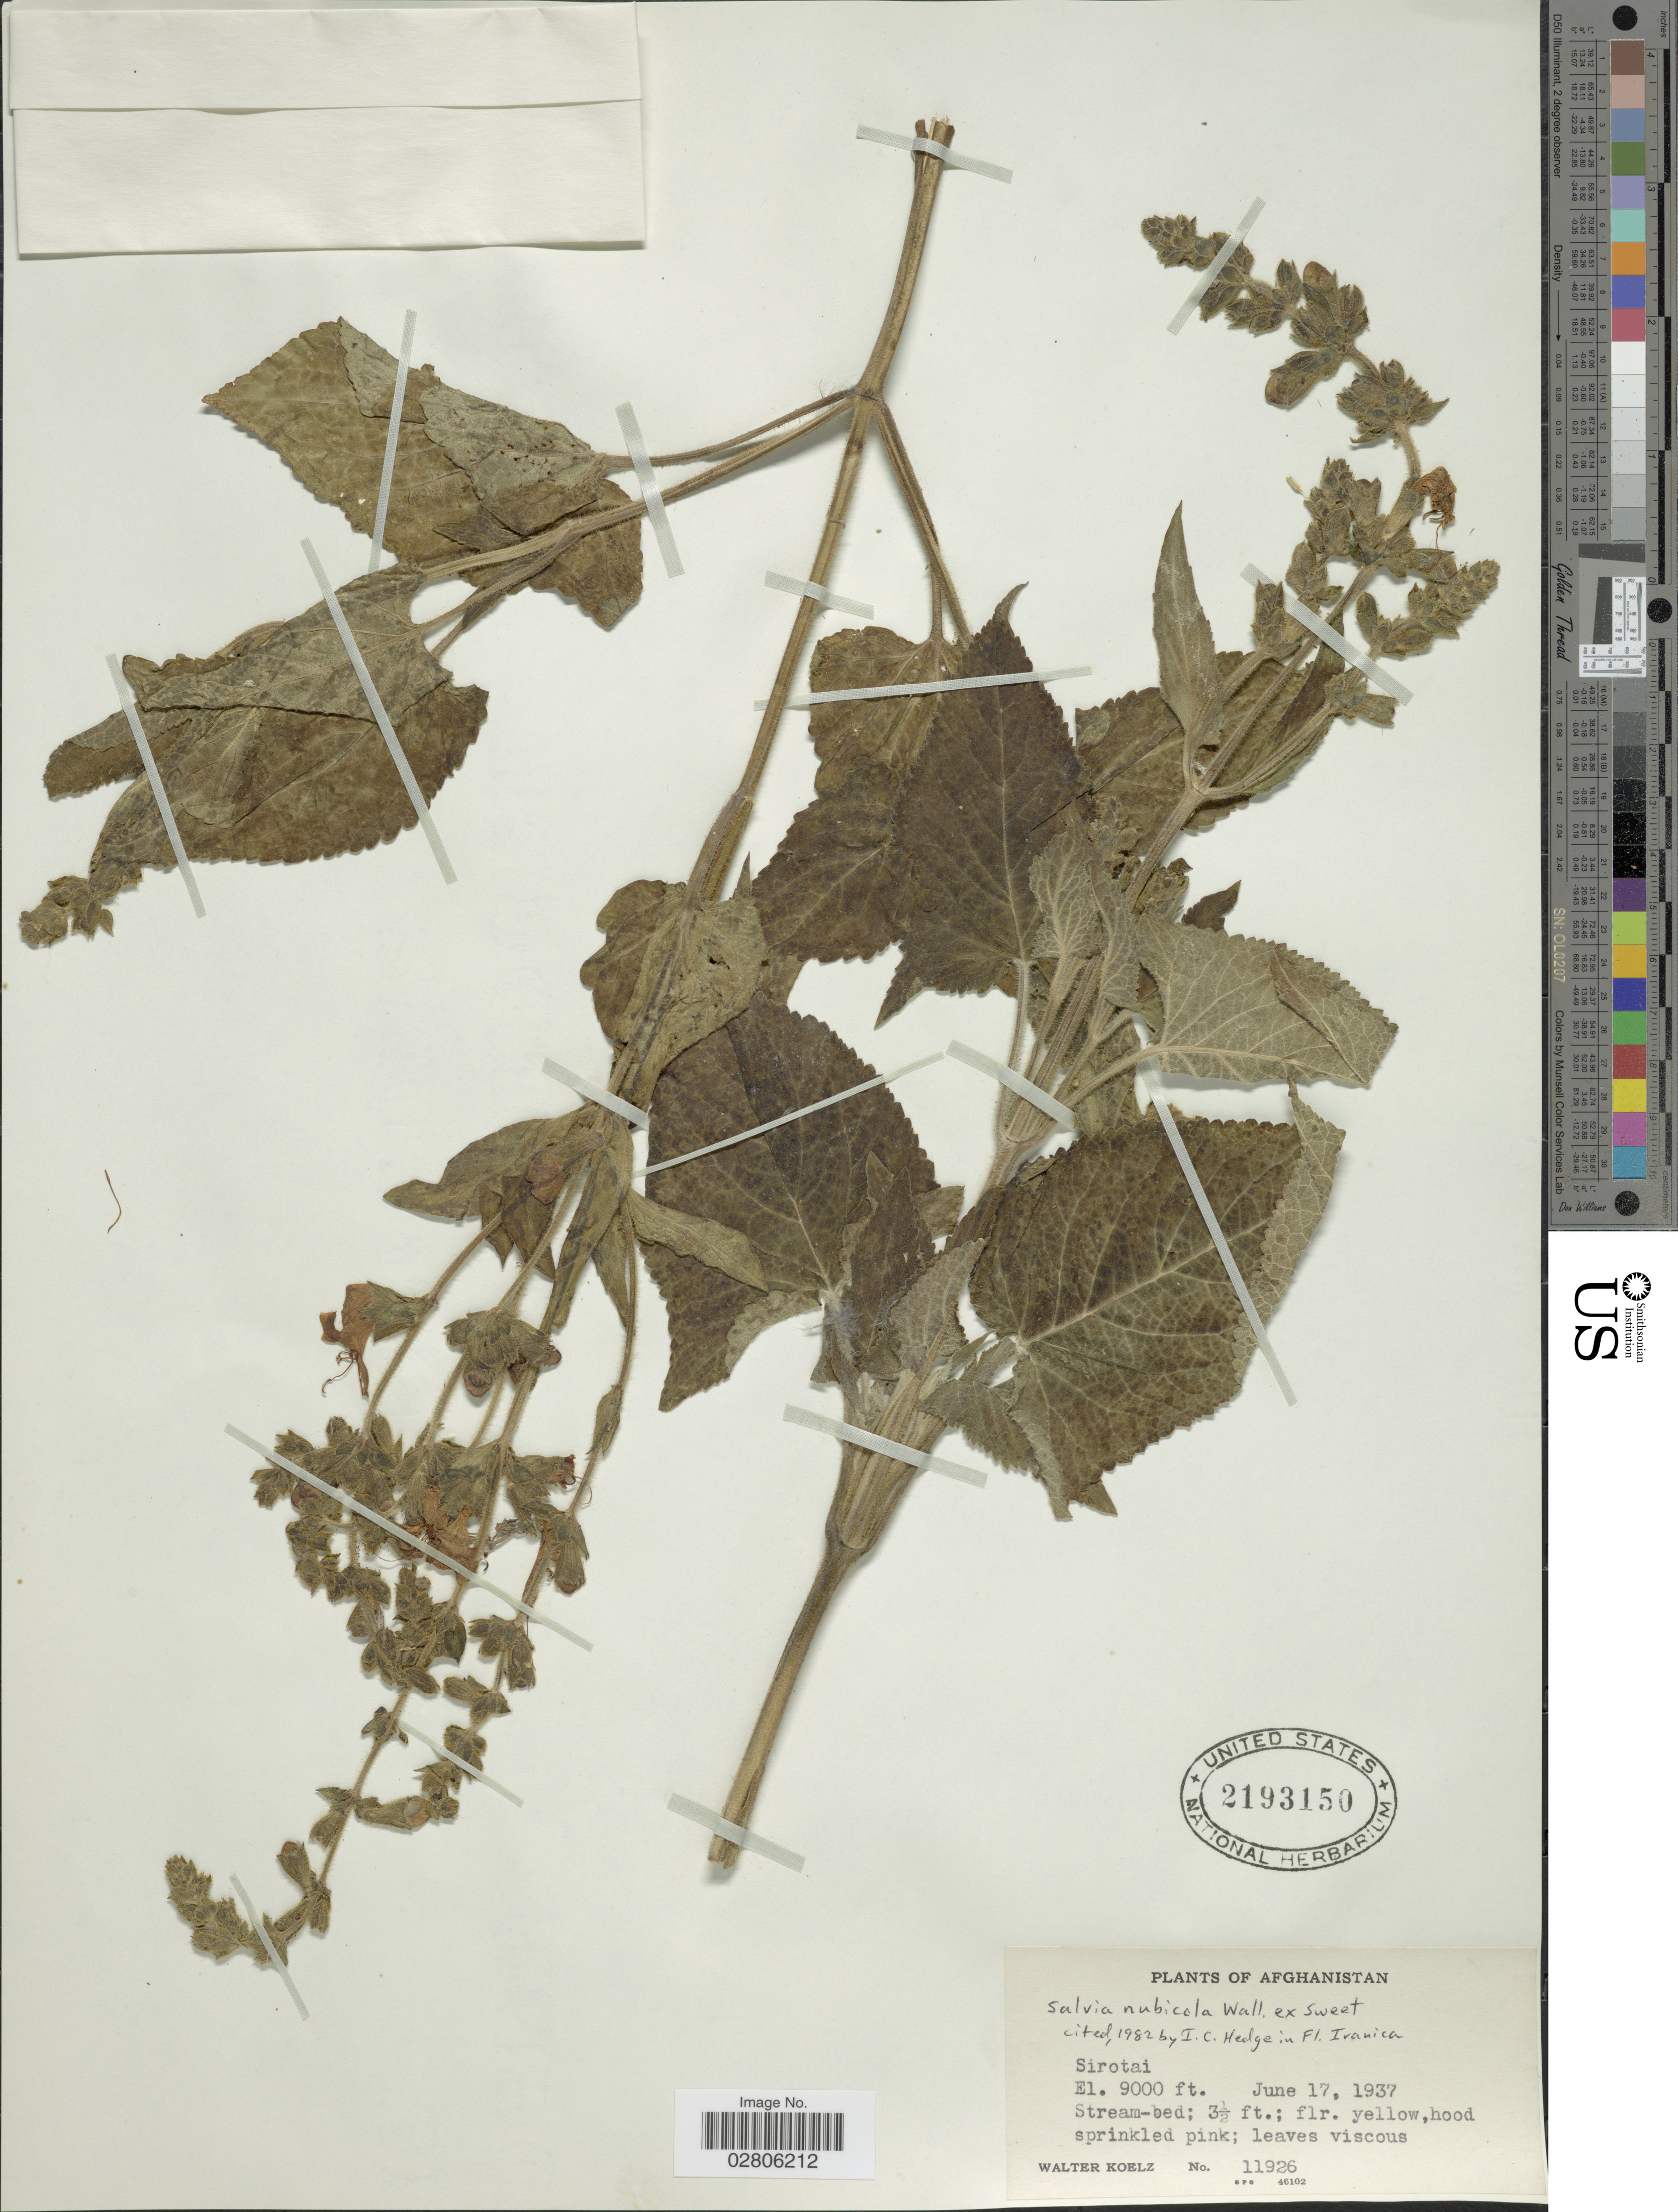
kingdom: Plantae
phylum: Tracheophyta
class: Magnoliopsida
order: Lamiales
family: Lamiaceae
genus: Salvia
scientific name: Salvia nubicola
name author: Wall. ex Sweet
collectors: W. N. Koelz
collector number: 11926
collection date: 1937-06-17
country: Afghanistan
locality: Sirotai.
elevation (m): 2743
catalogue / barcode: US 2193150